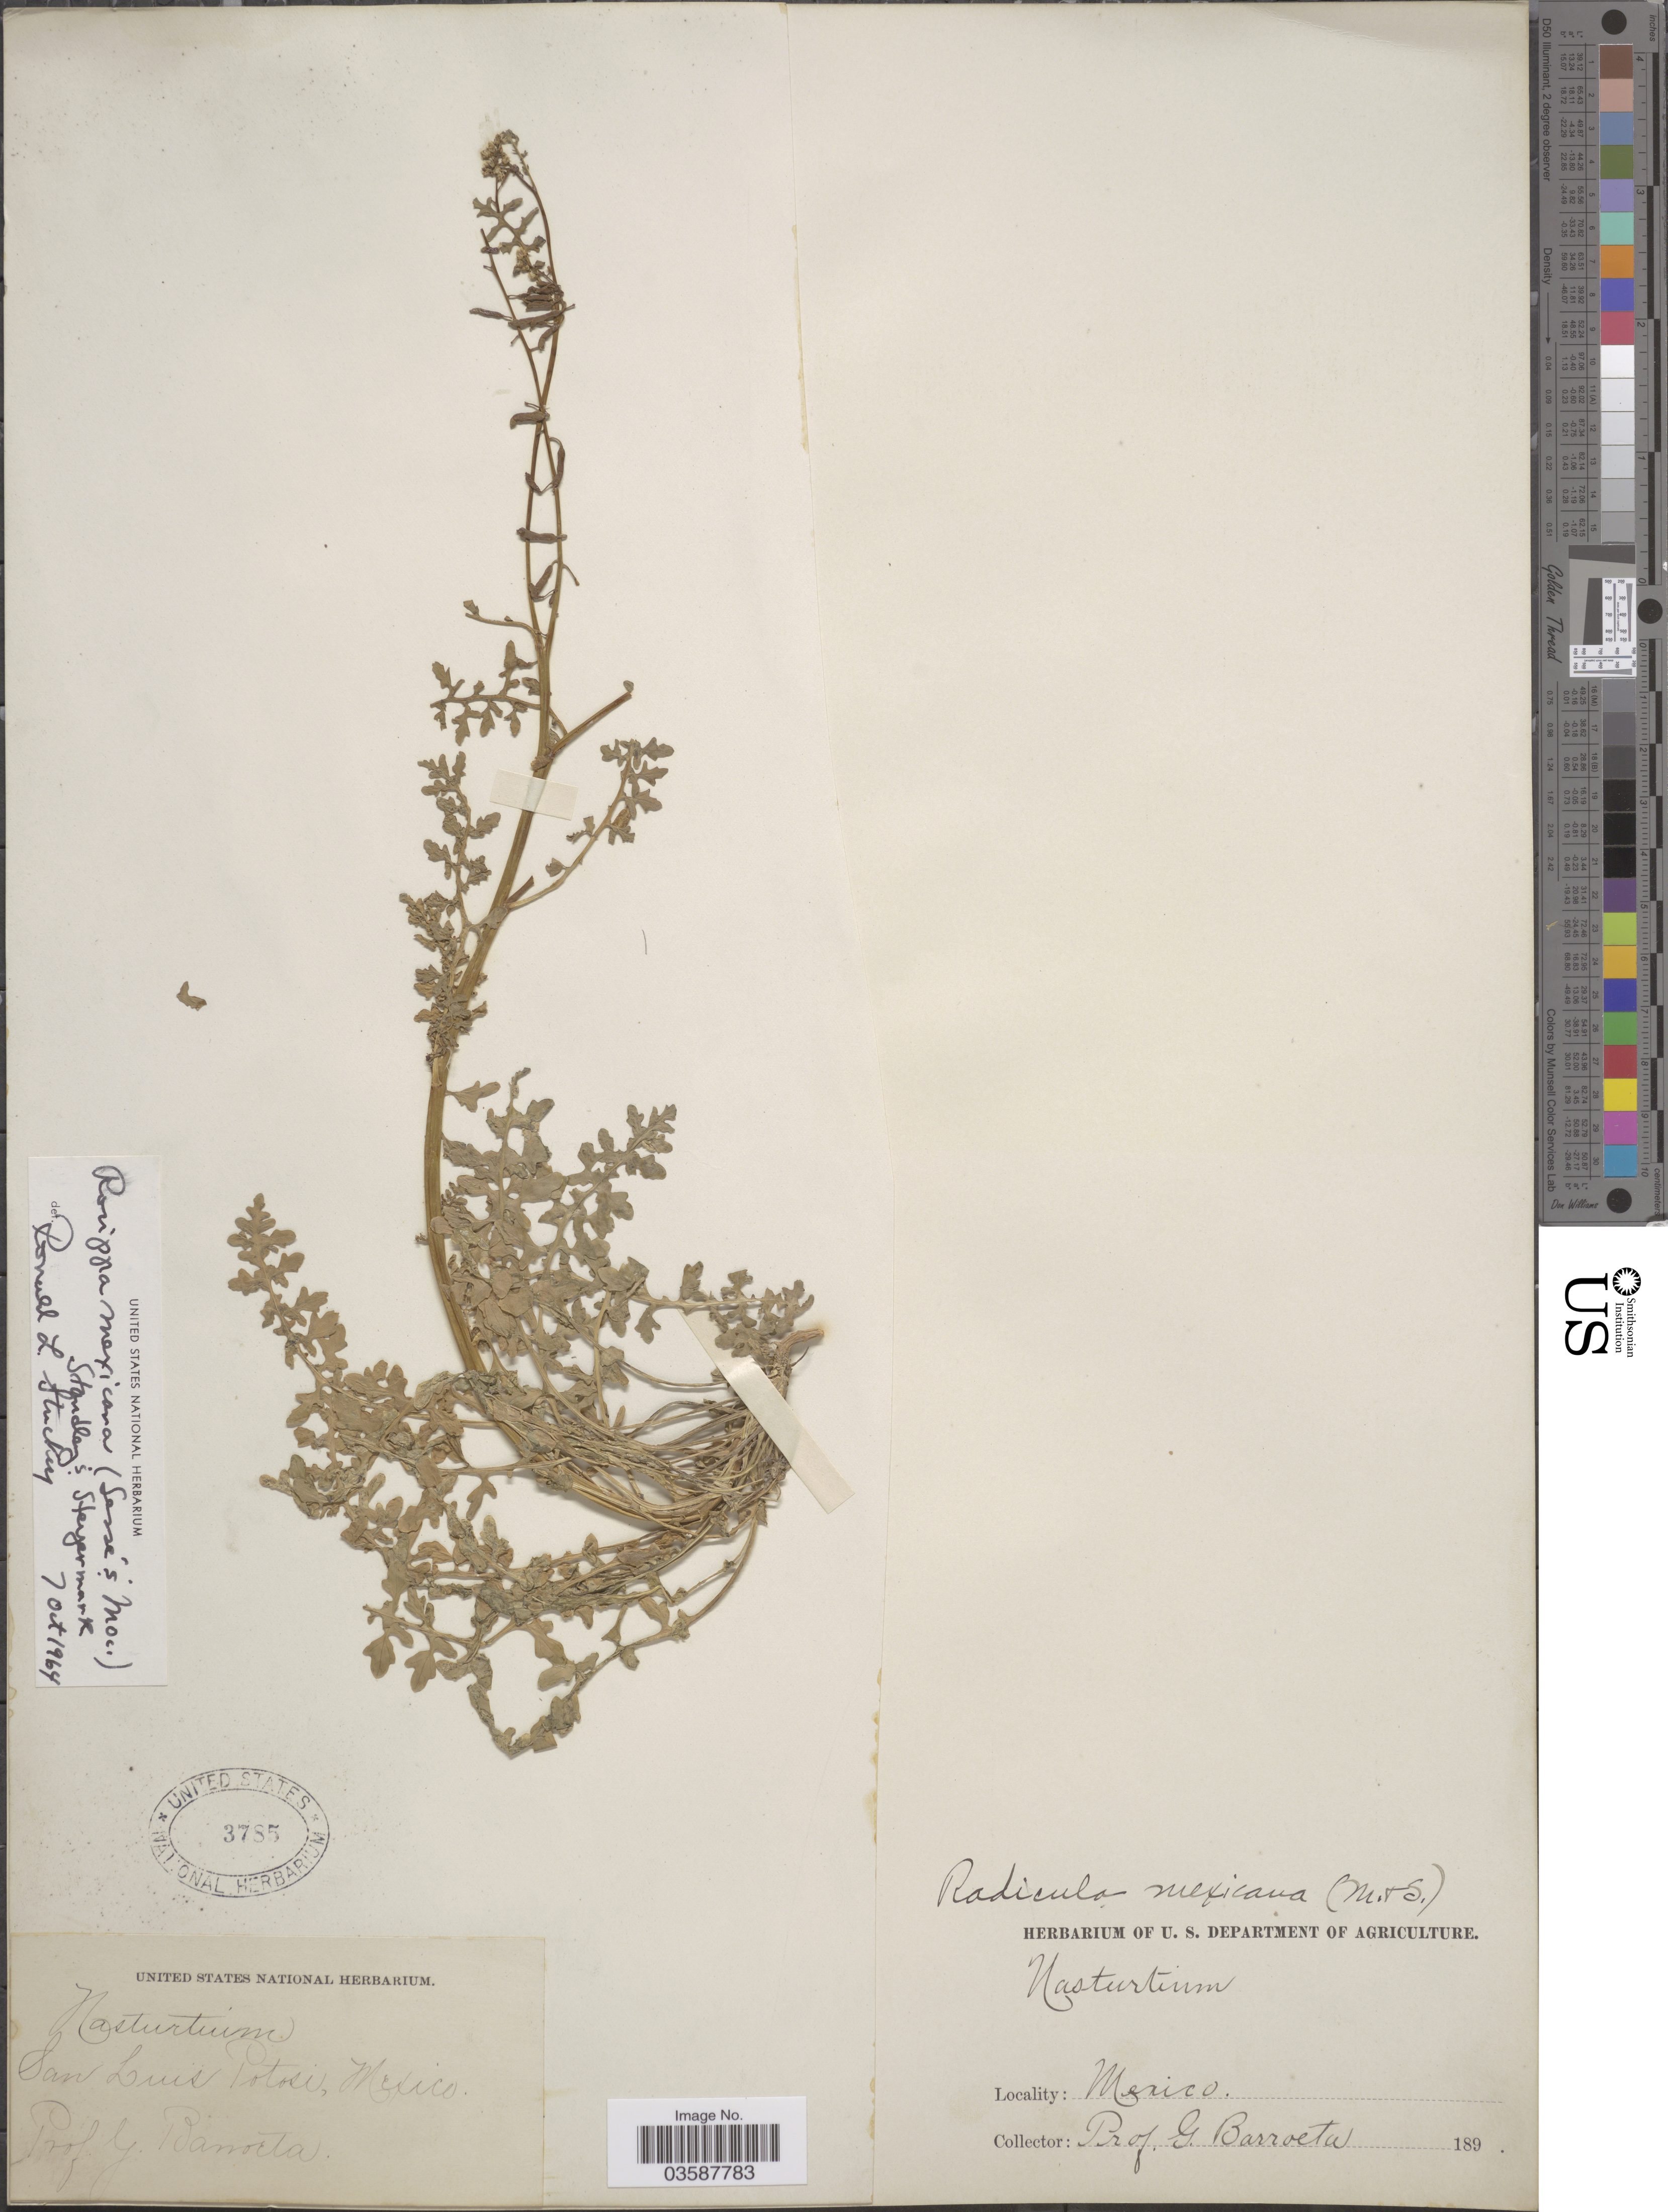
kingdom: Plantae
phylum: Tracheophyta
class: Magnoliopsida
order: Brassicales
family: Brassicaceae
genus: Rorippa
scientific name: Rorippa mexicana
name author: (Moc.) Standl. & Steyerm.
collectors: G. Barroeta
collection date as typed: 189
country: Mexico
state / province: San Luis Potosí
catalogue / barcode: US 3785